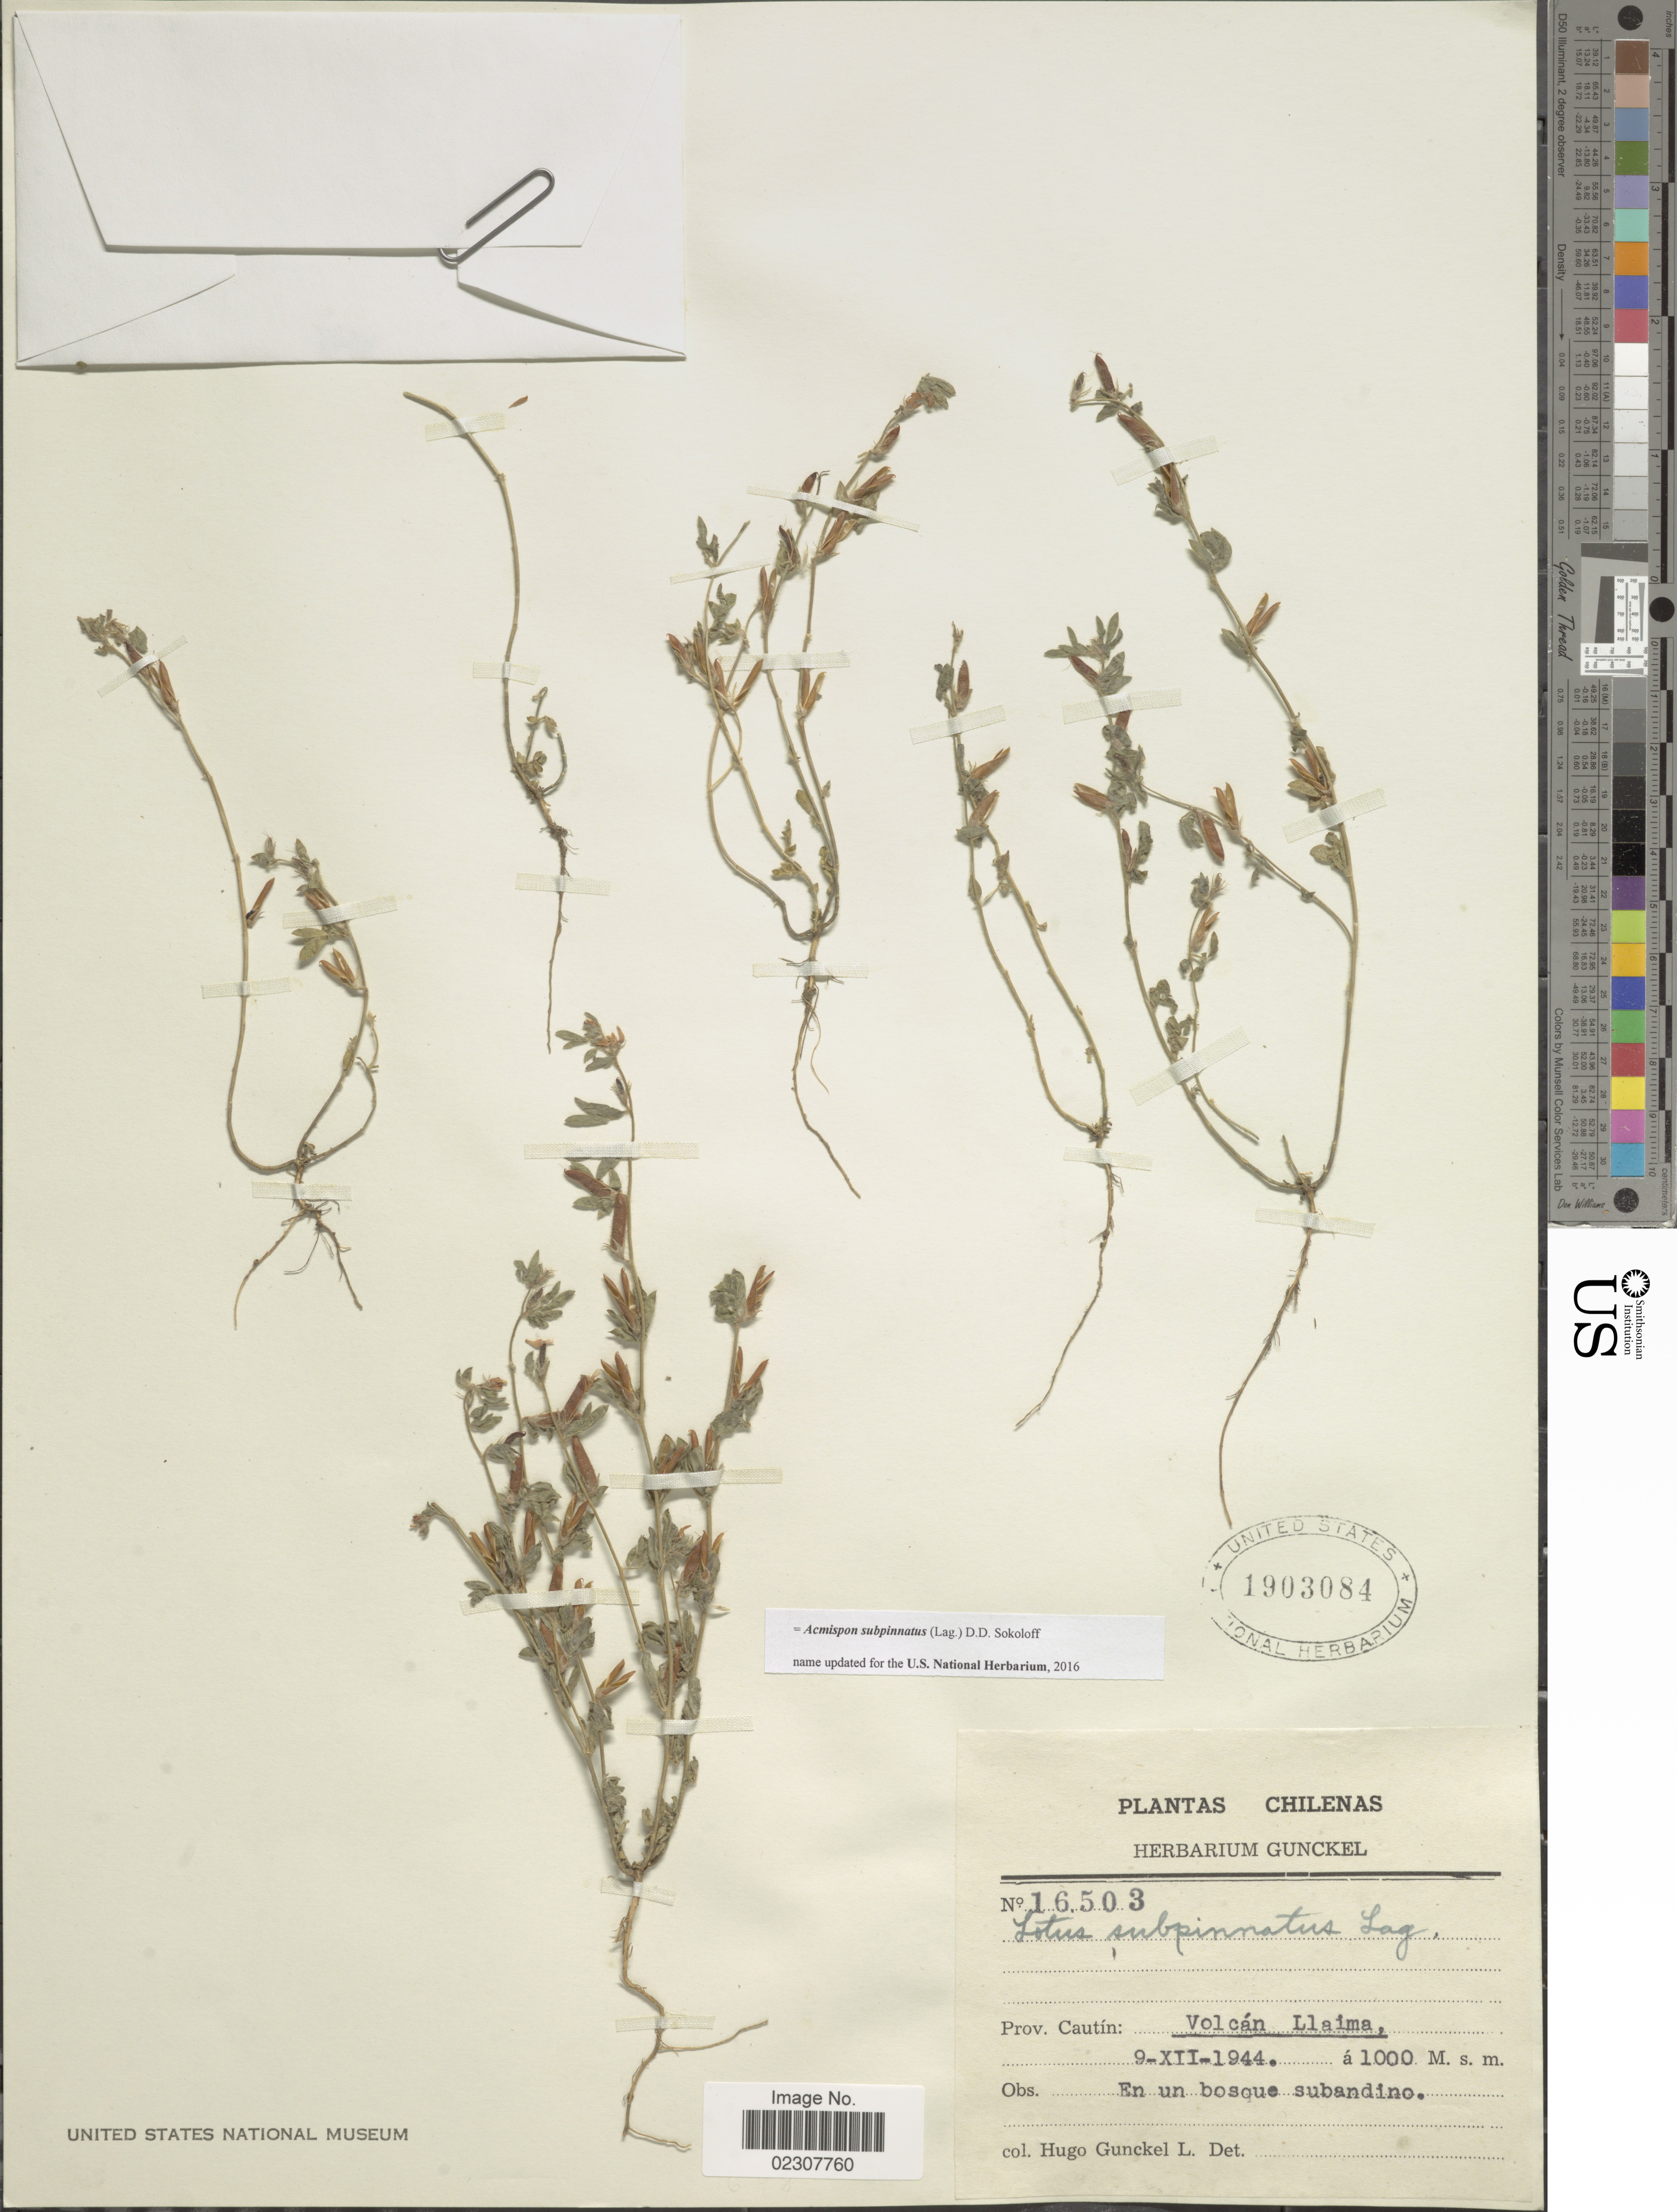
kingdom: Plantae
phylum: Tracheophyta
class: Magnoliopsida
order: Fabales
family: Fabaceae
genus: Acmispon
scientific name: Acmispon subpinnatus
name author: (Lag.) D.D. Sokoloff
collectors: H. Gunckel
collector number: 16503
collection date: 1944-12-09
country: Chile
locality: Prov. Cautin: Volcan Llaima.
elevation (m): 1000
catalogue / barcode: US 1903084